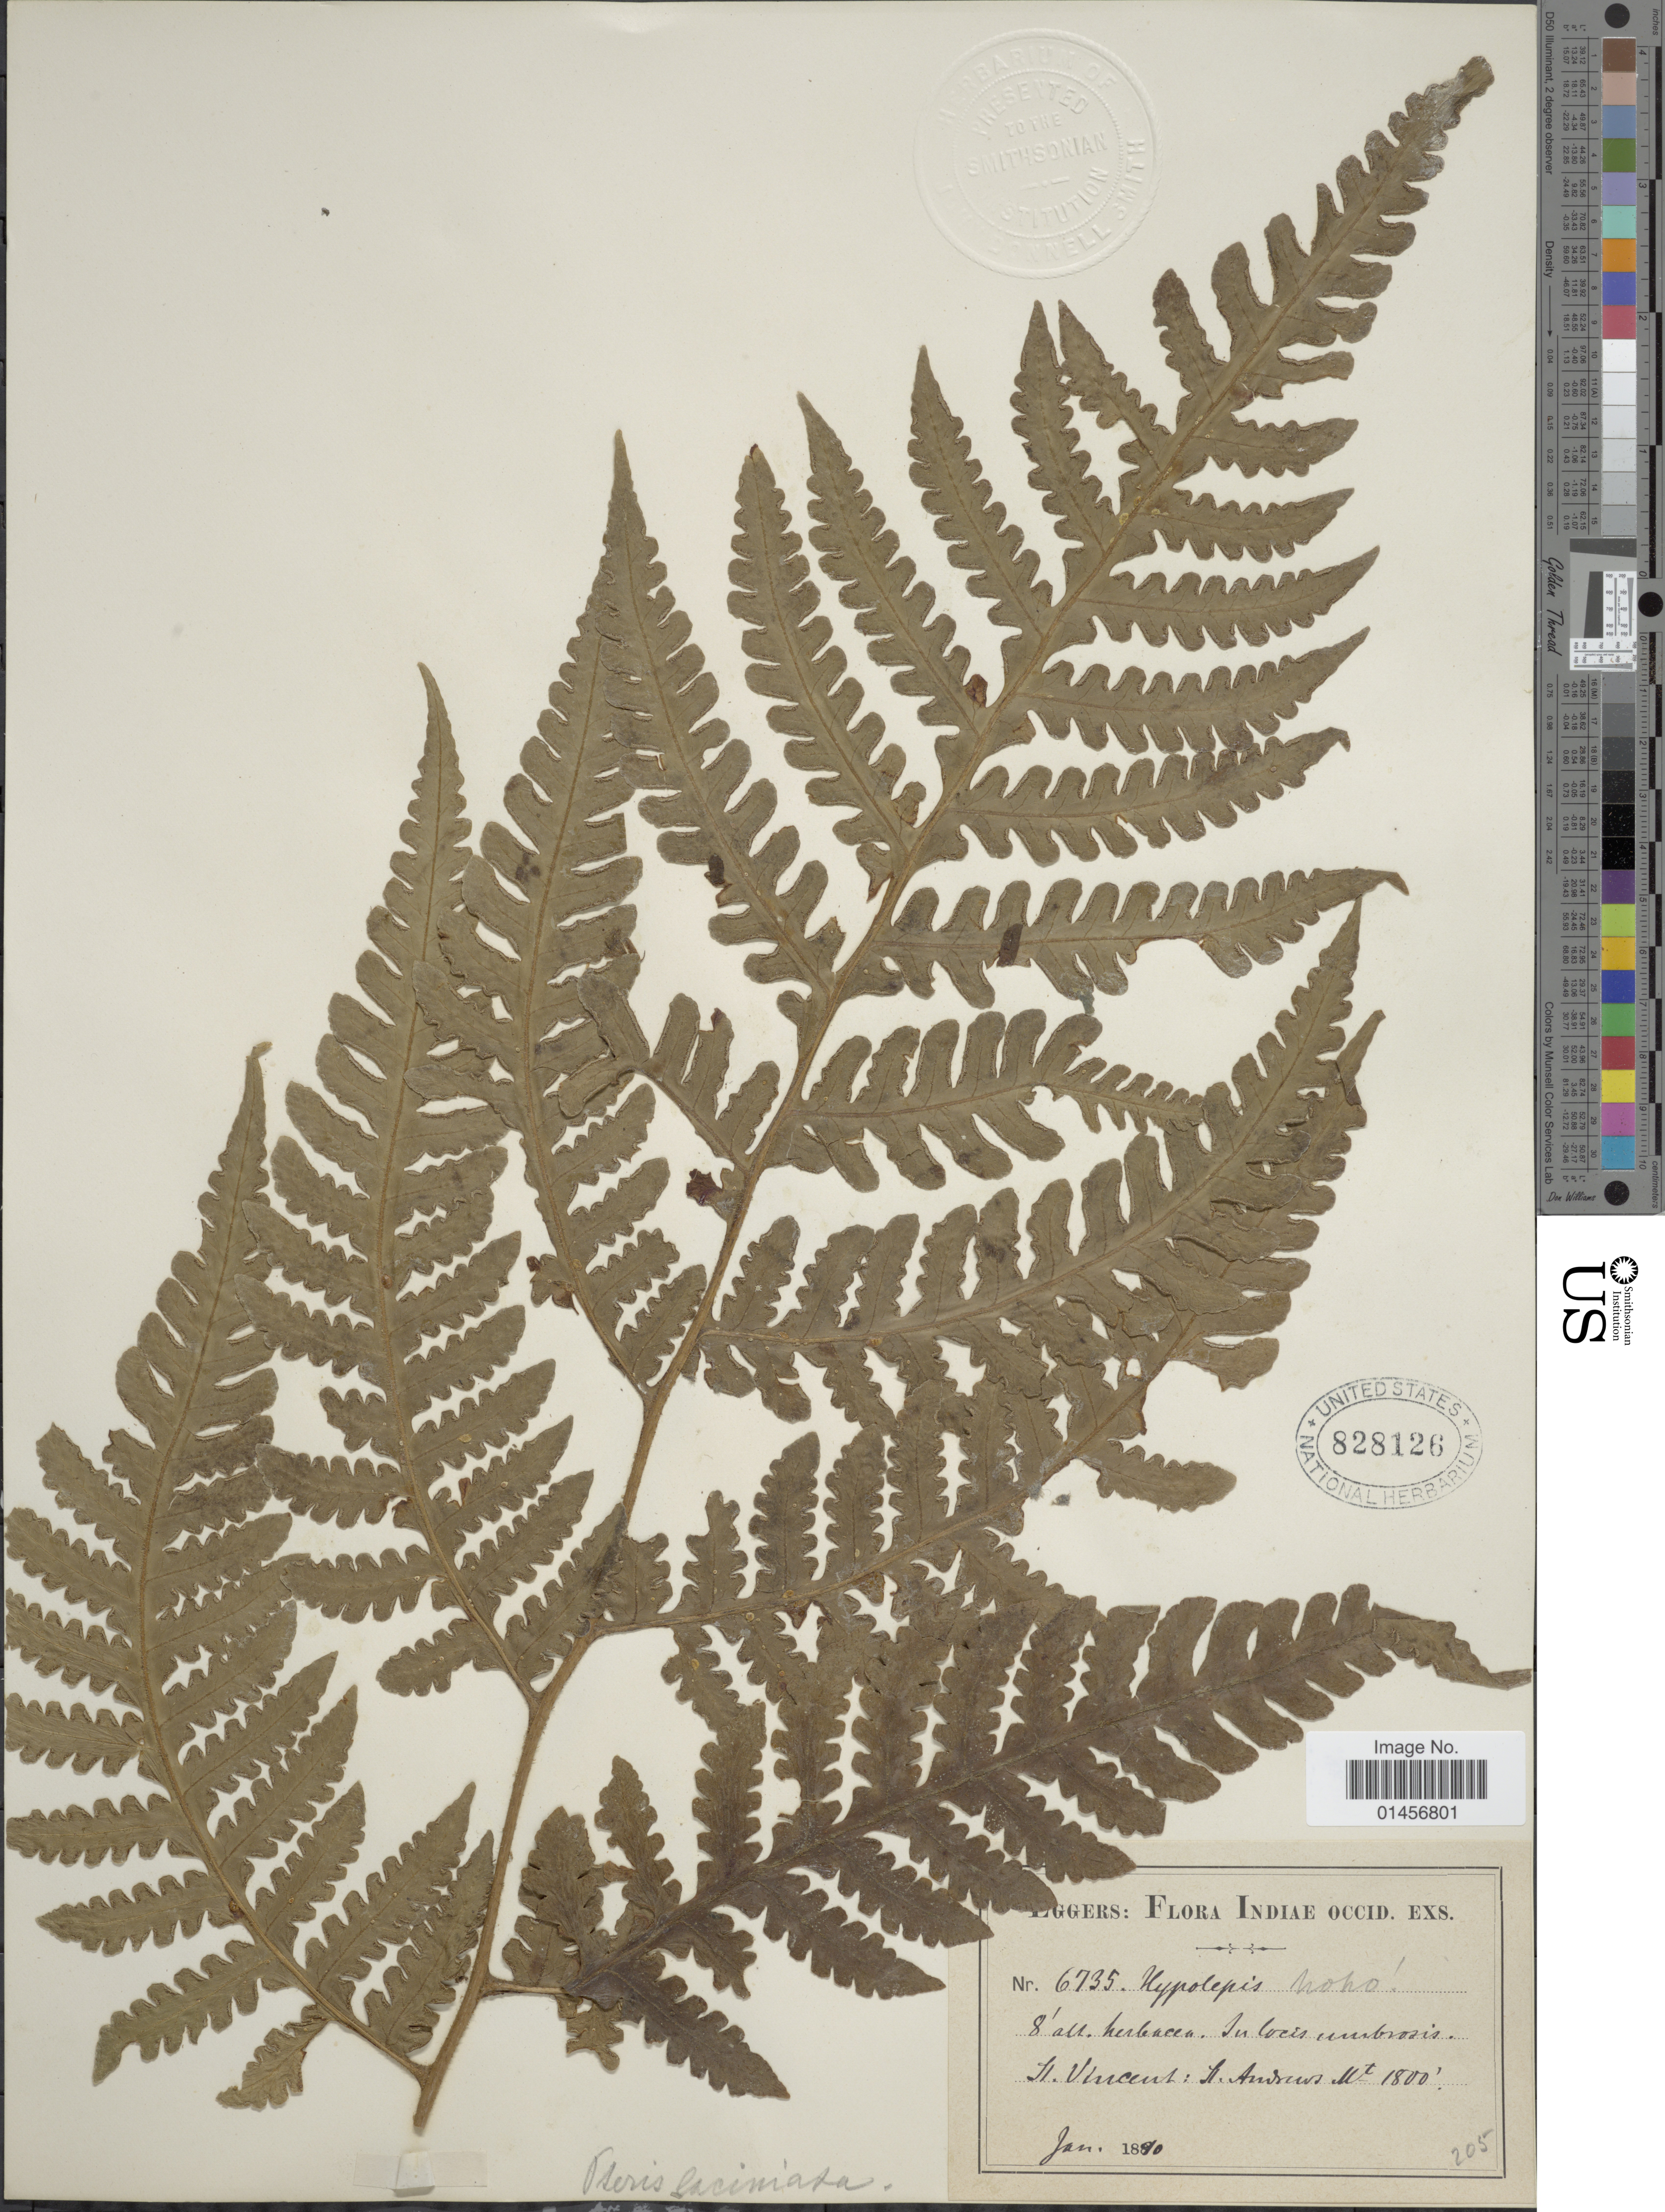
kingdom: Plantae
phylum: Tracheophyta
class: Polypodiopsida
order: Polypodiales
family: Lonchitidaceae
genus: Lonchitis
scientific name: Lonchitis hirsuta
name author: L.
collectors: H. F. A. von Eggers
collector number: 205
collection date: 1890-01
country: St. Vincent - Grenadines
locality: St. Vincent: St. Andrews.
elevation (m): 549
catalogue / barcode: US 828126